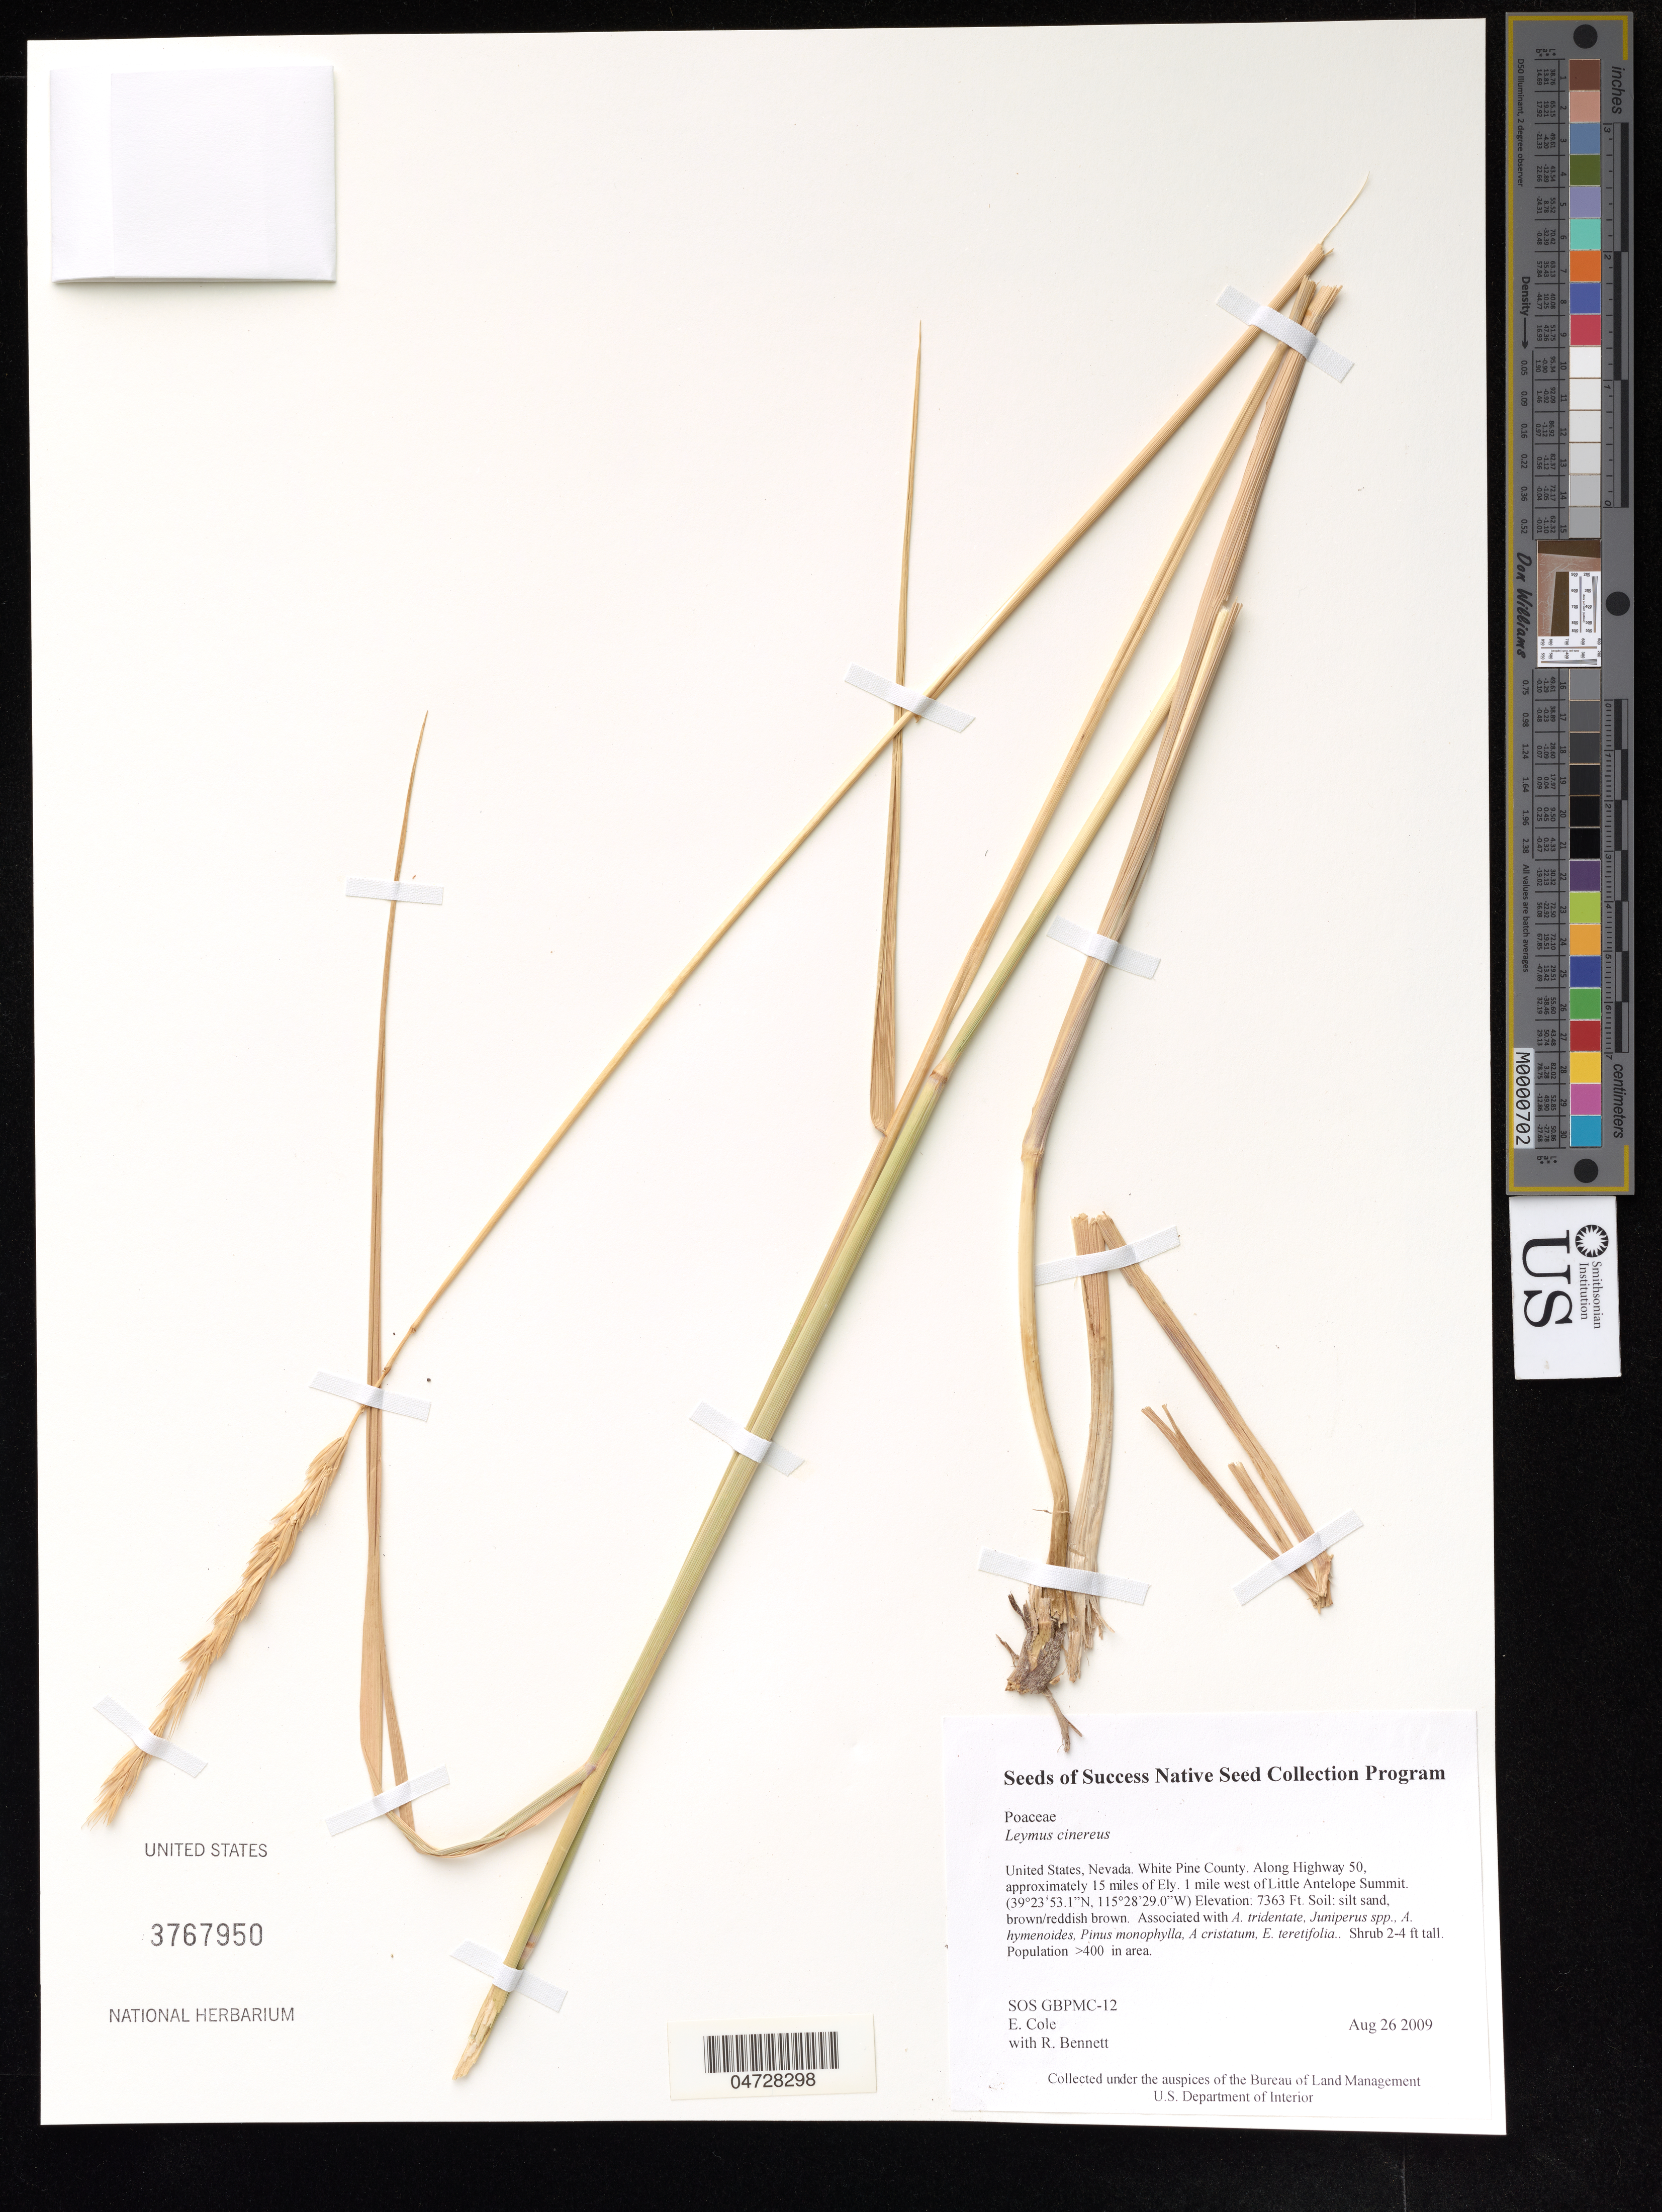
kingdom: Plantae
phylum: Tracheophyta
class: Liliopsida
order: Poales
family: Poaceae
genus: Leymus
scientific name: Leymus cinereus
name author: (Scribn. & Merr.) Á. Löve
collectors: E. Cole & R. Bennett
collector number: SOS GBPMC-12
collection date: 2009-08-26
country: United States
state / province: Nevada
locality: White Pine County. Along Highway 50, approximately 15 miles of Ely. 1 mile west of Little Antelope Summit.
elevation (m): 2244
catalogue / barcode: US 3767950